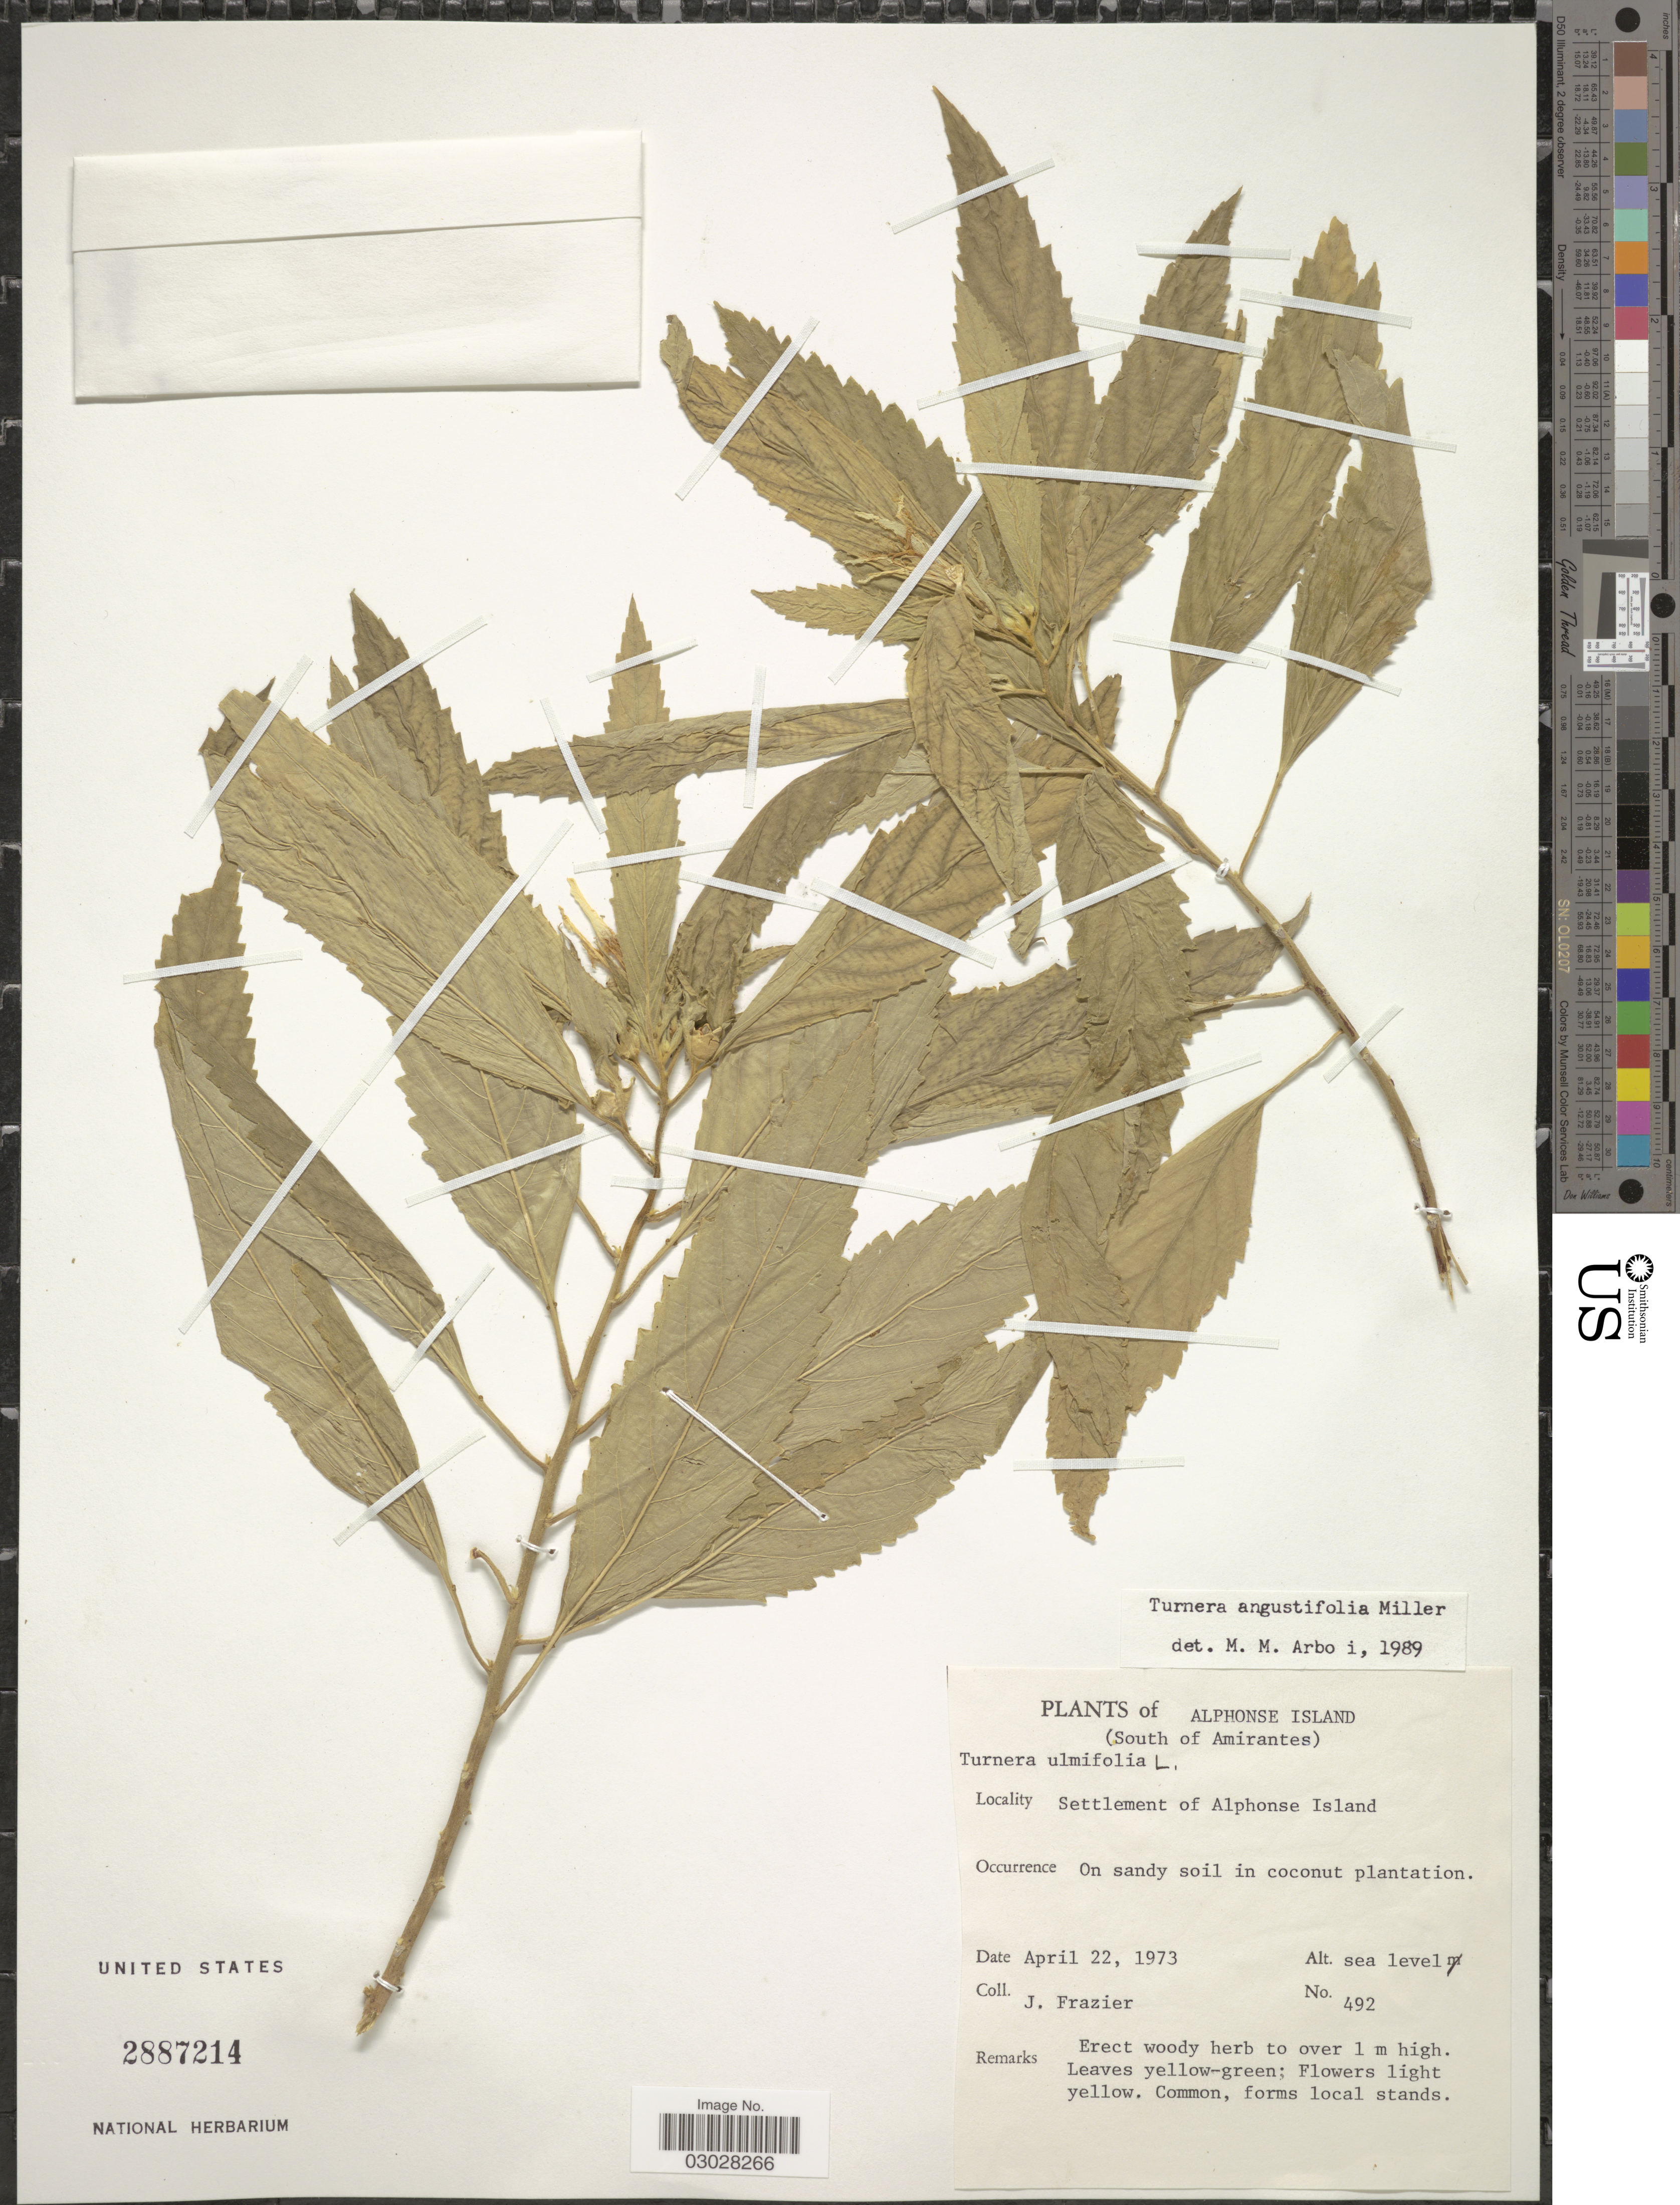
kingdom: Plantae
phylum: Tracheophyta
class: Magnoliopsida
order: Malpighiales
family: Turneraceae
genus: Turnera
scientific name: Turnera ulmifolia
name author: L.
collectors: J. Frazier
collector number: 492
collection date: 1973-04-22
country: Seychelles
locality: Alphonse Island (South of Amirantes). Settlement of Alphonse Island.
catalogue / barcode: US 2887214